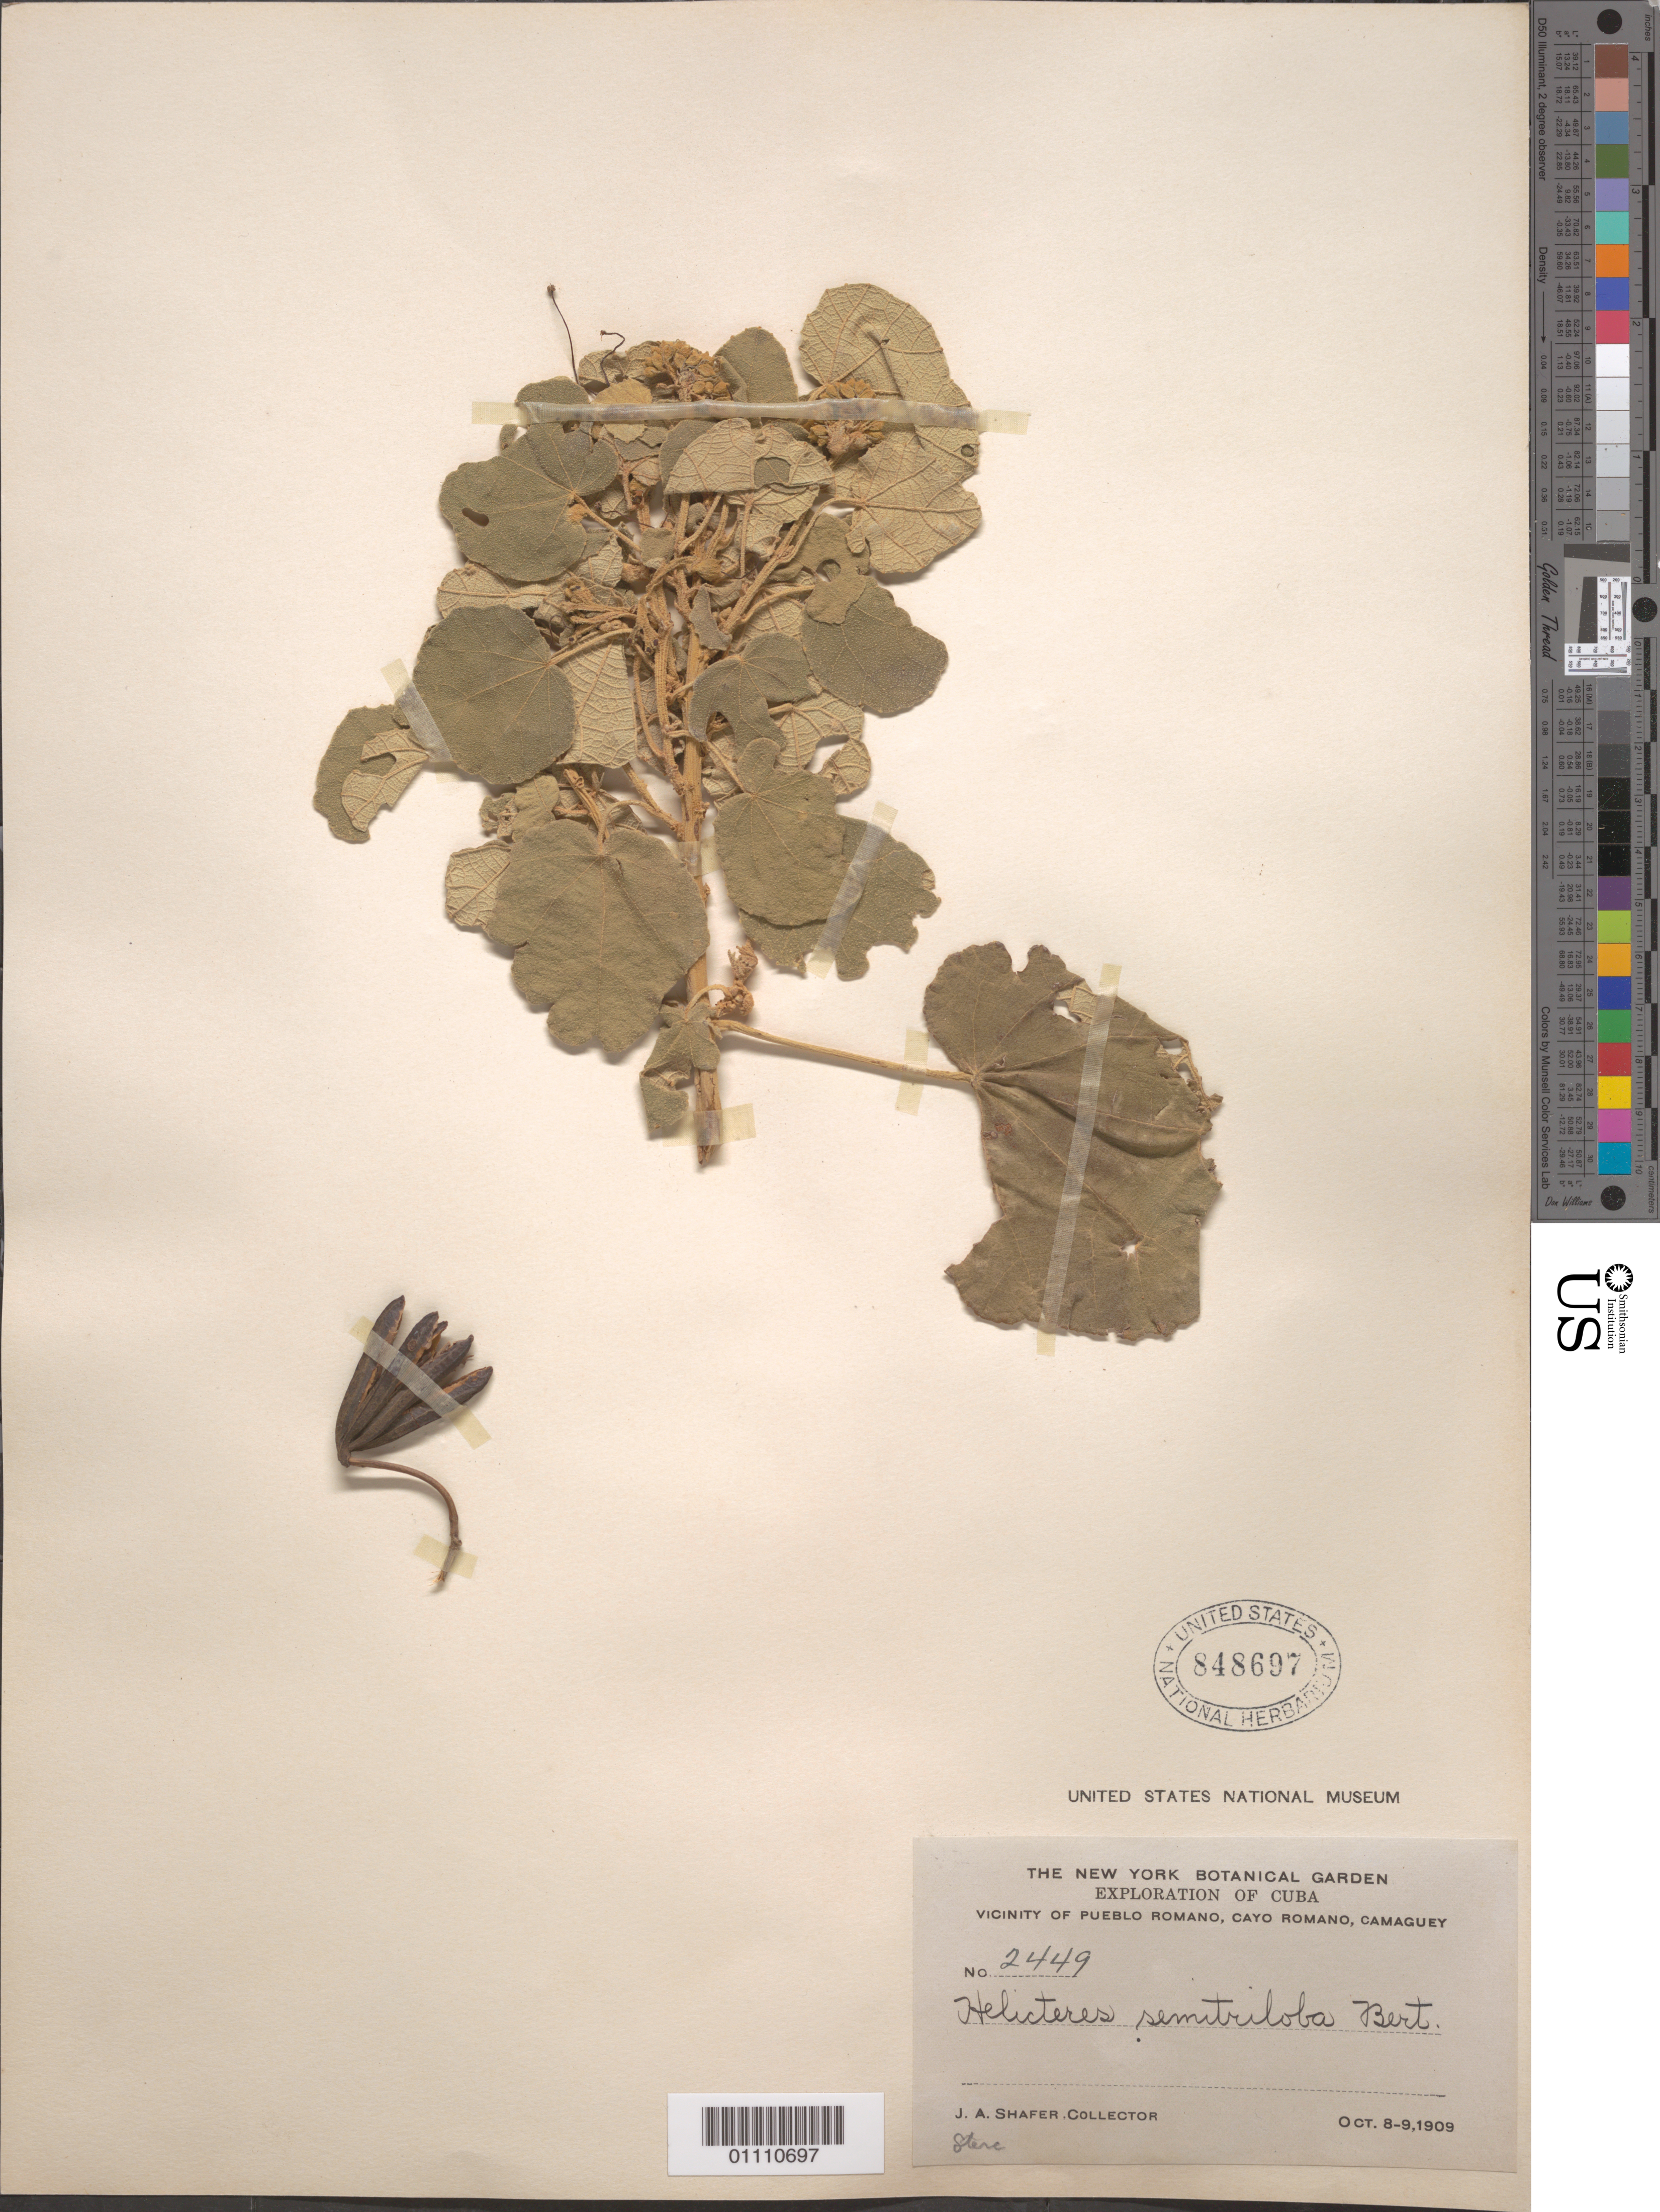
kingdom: Plantae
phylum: Tracheophyta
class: Magnoliopsida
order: Malvales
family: Malvaceae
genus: Helicteres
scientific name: Helicteres semitriloba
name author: Bertero ex DC.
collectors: J. A. Shafer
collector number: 2449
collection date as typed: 08 Oct 1909 and 09 Oct 1909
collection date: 1909-10-08,1909-10-09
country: Cuba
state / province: Camagüey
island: Cuba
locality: Vicinity of Pueblo Romano, Cayo Romano, Camaguey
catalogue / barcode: US 848697